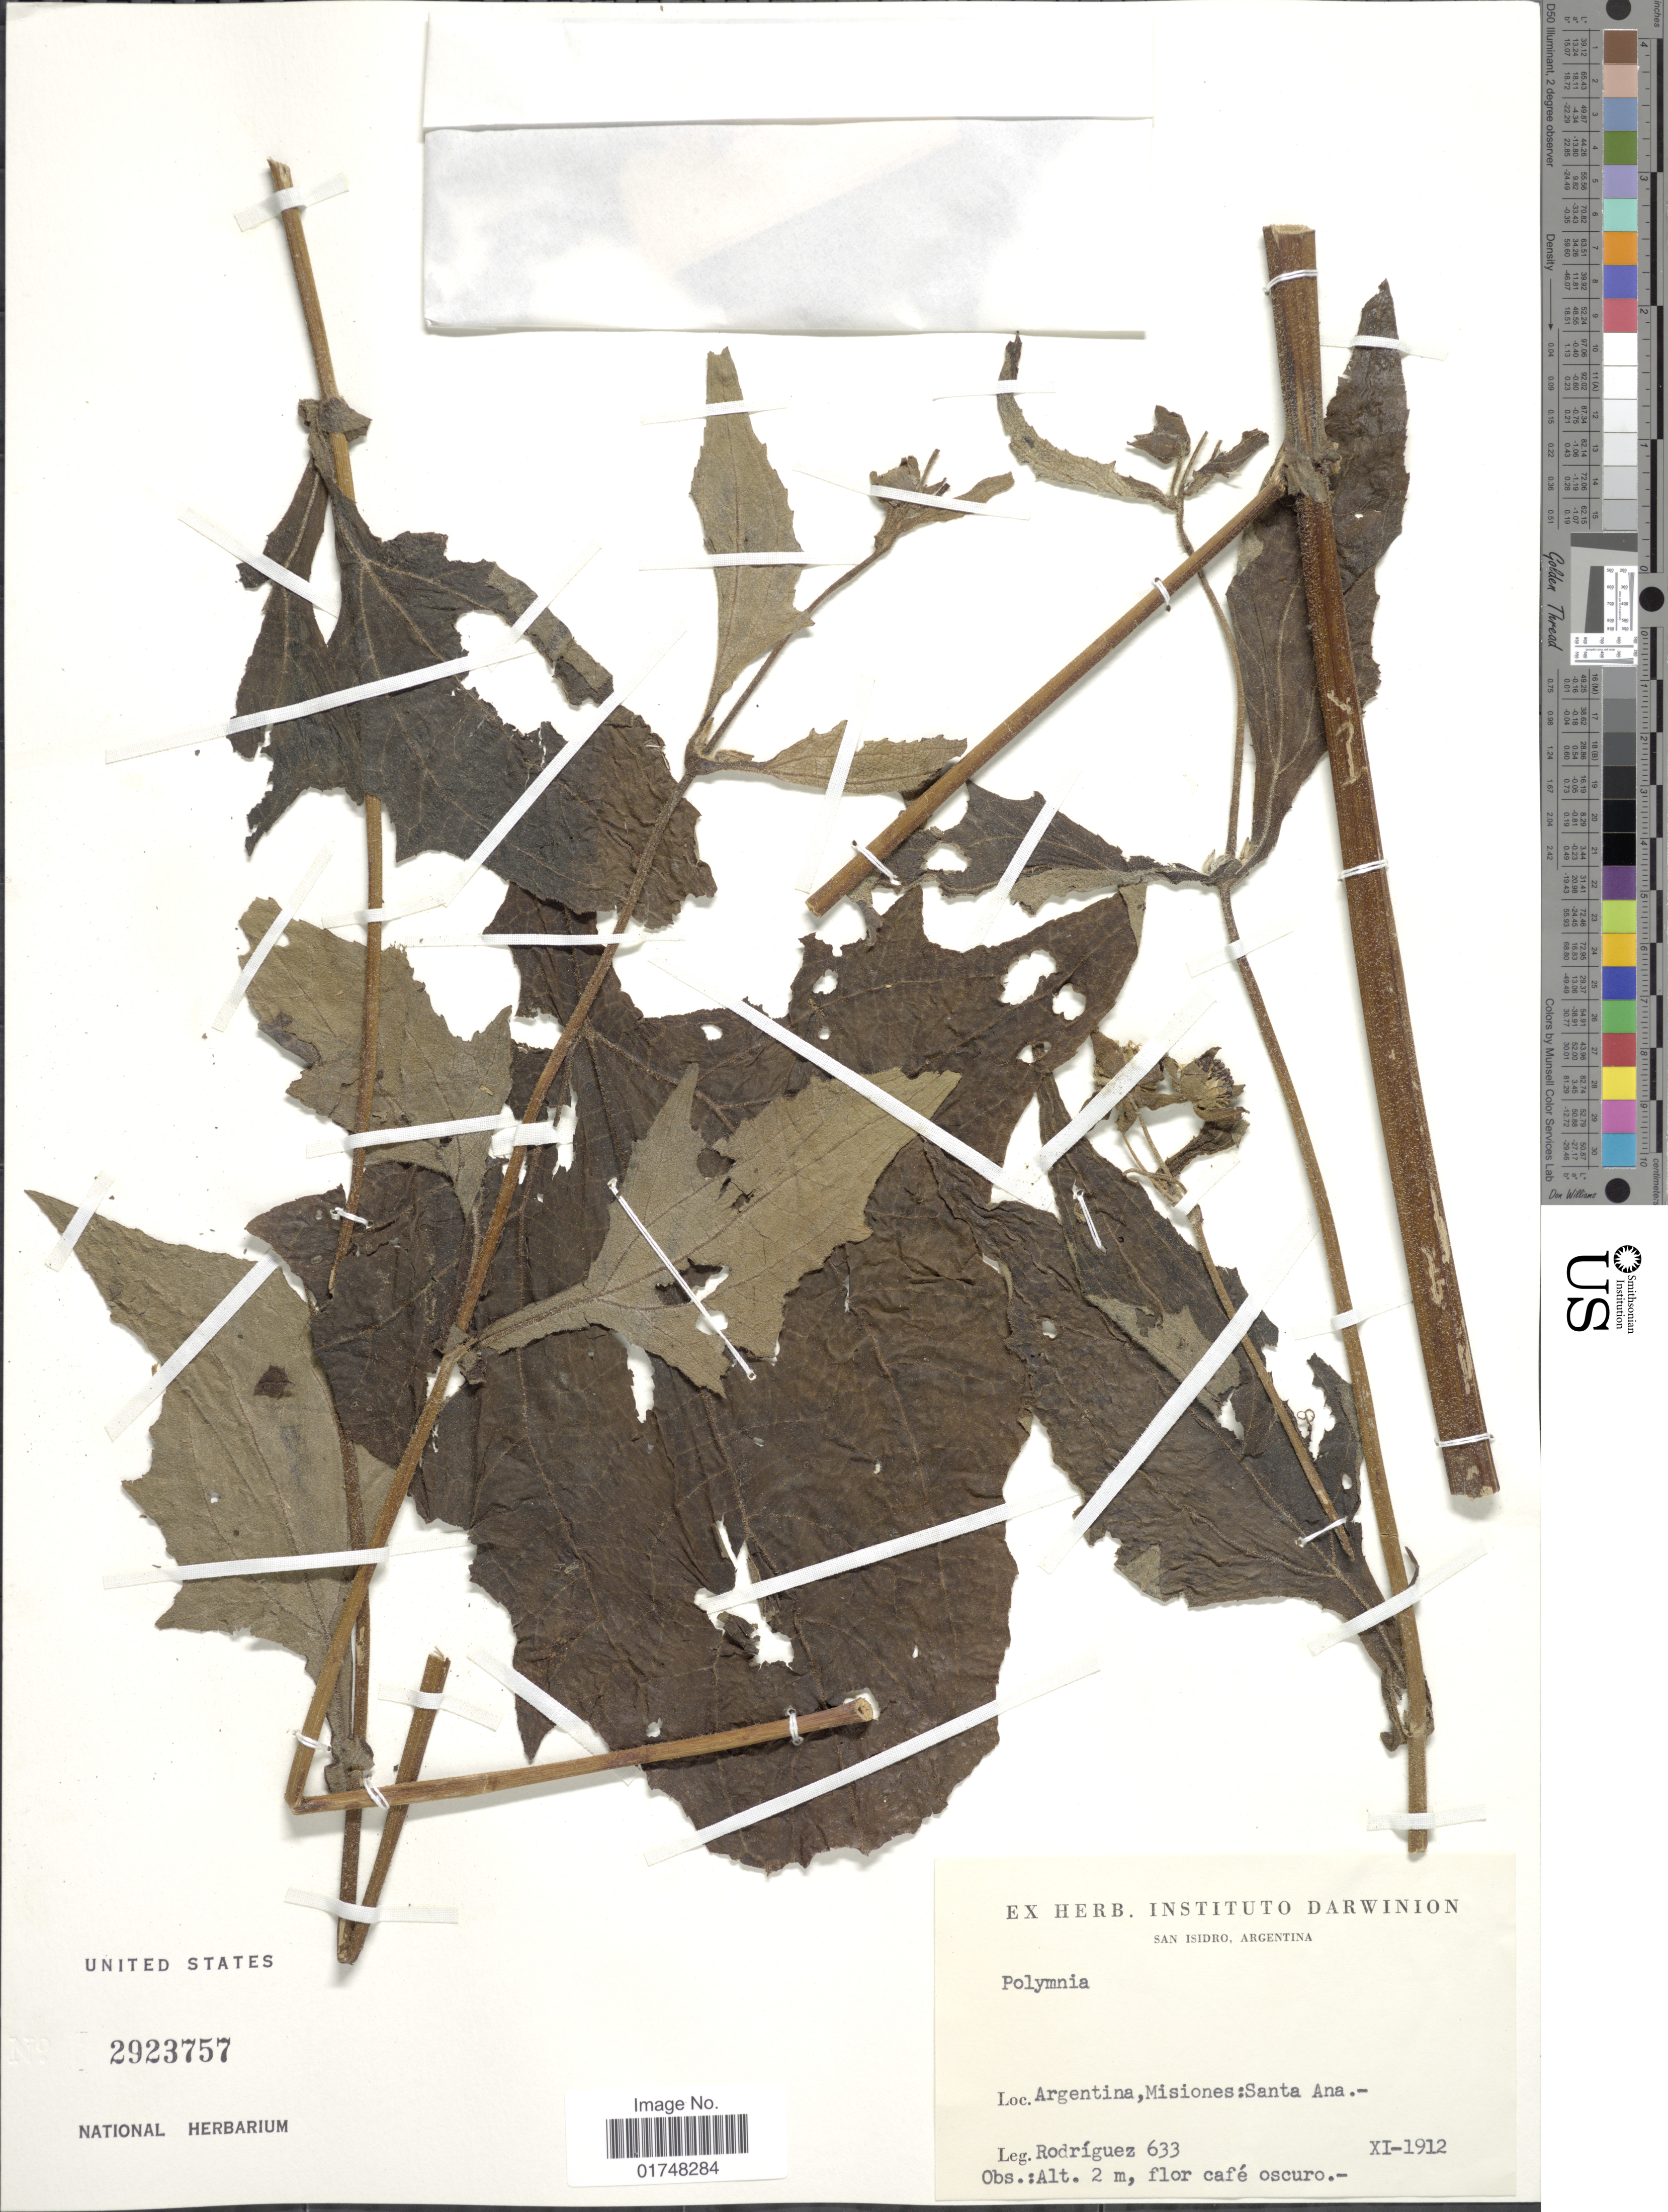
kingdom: Plantae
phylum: Tracheophyta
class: Magnoliopsida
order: Asterales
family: Asteraceae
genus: Smallanthus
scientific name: Smallanthus connatus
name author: (Spreng.) H. Rob.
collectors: Rodriguez, --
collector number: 633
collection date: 1912-12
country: Argentina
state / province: Misiones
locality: Santa Ana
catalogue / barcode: US 2923757